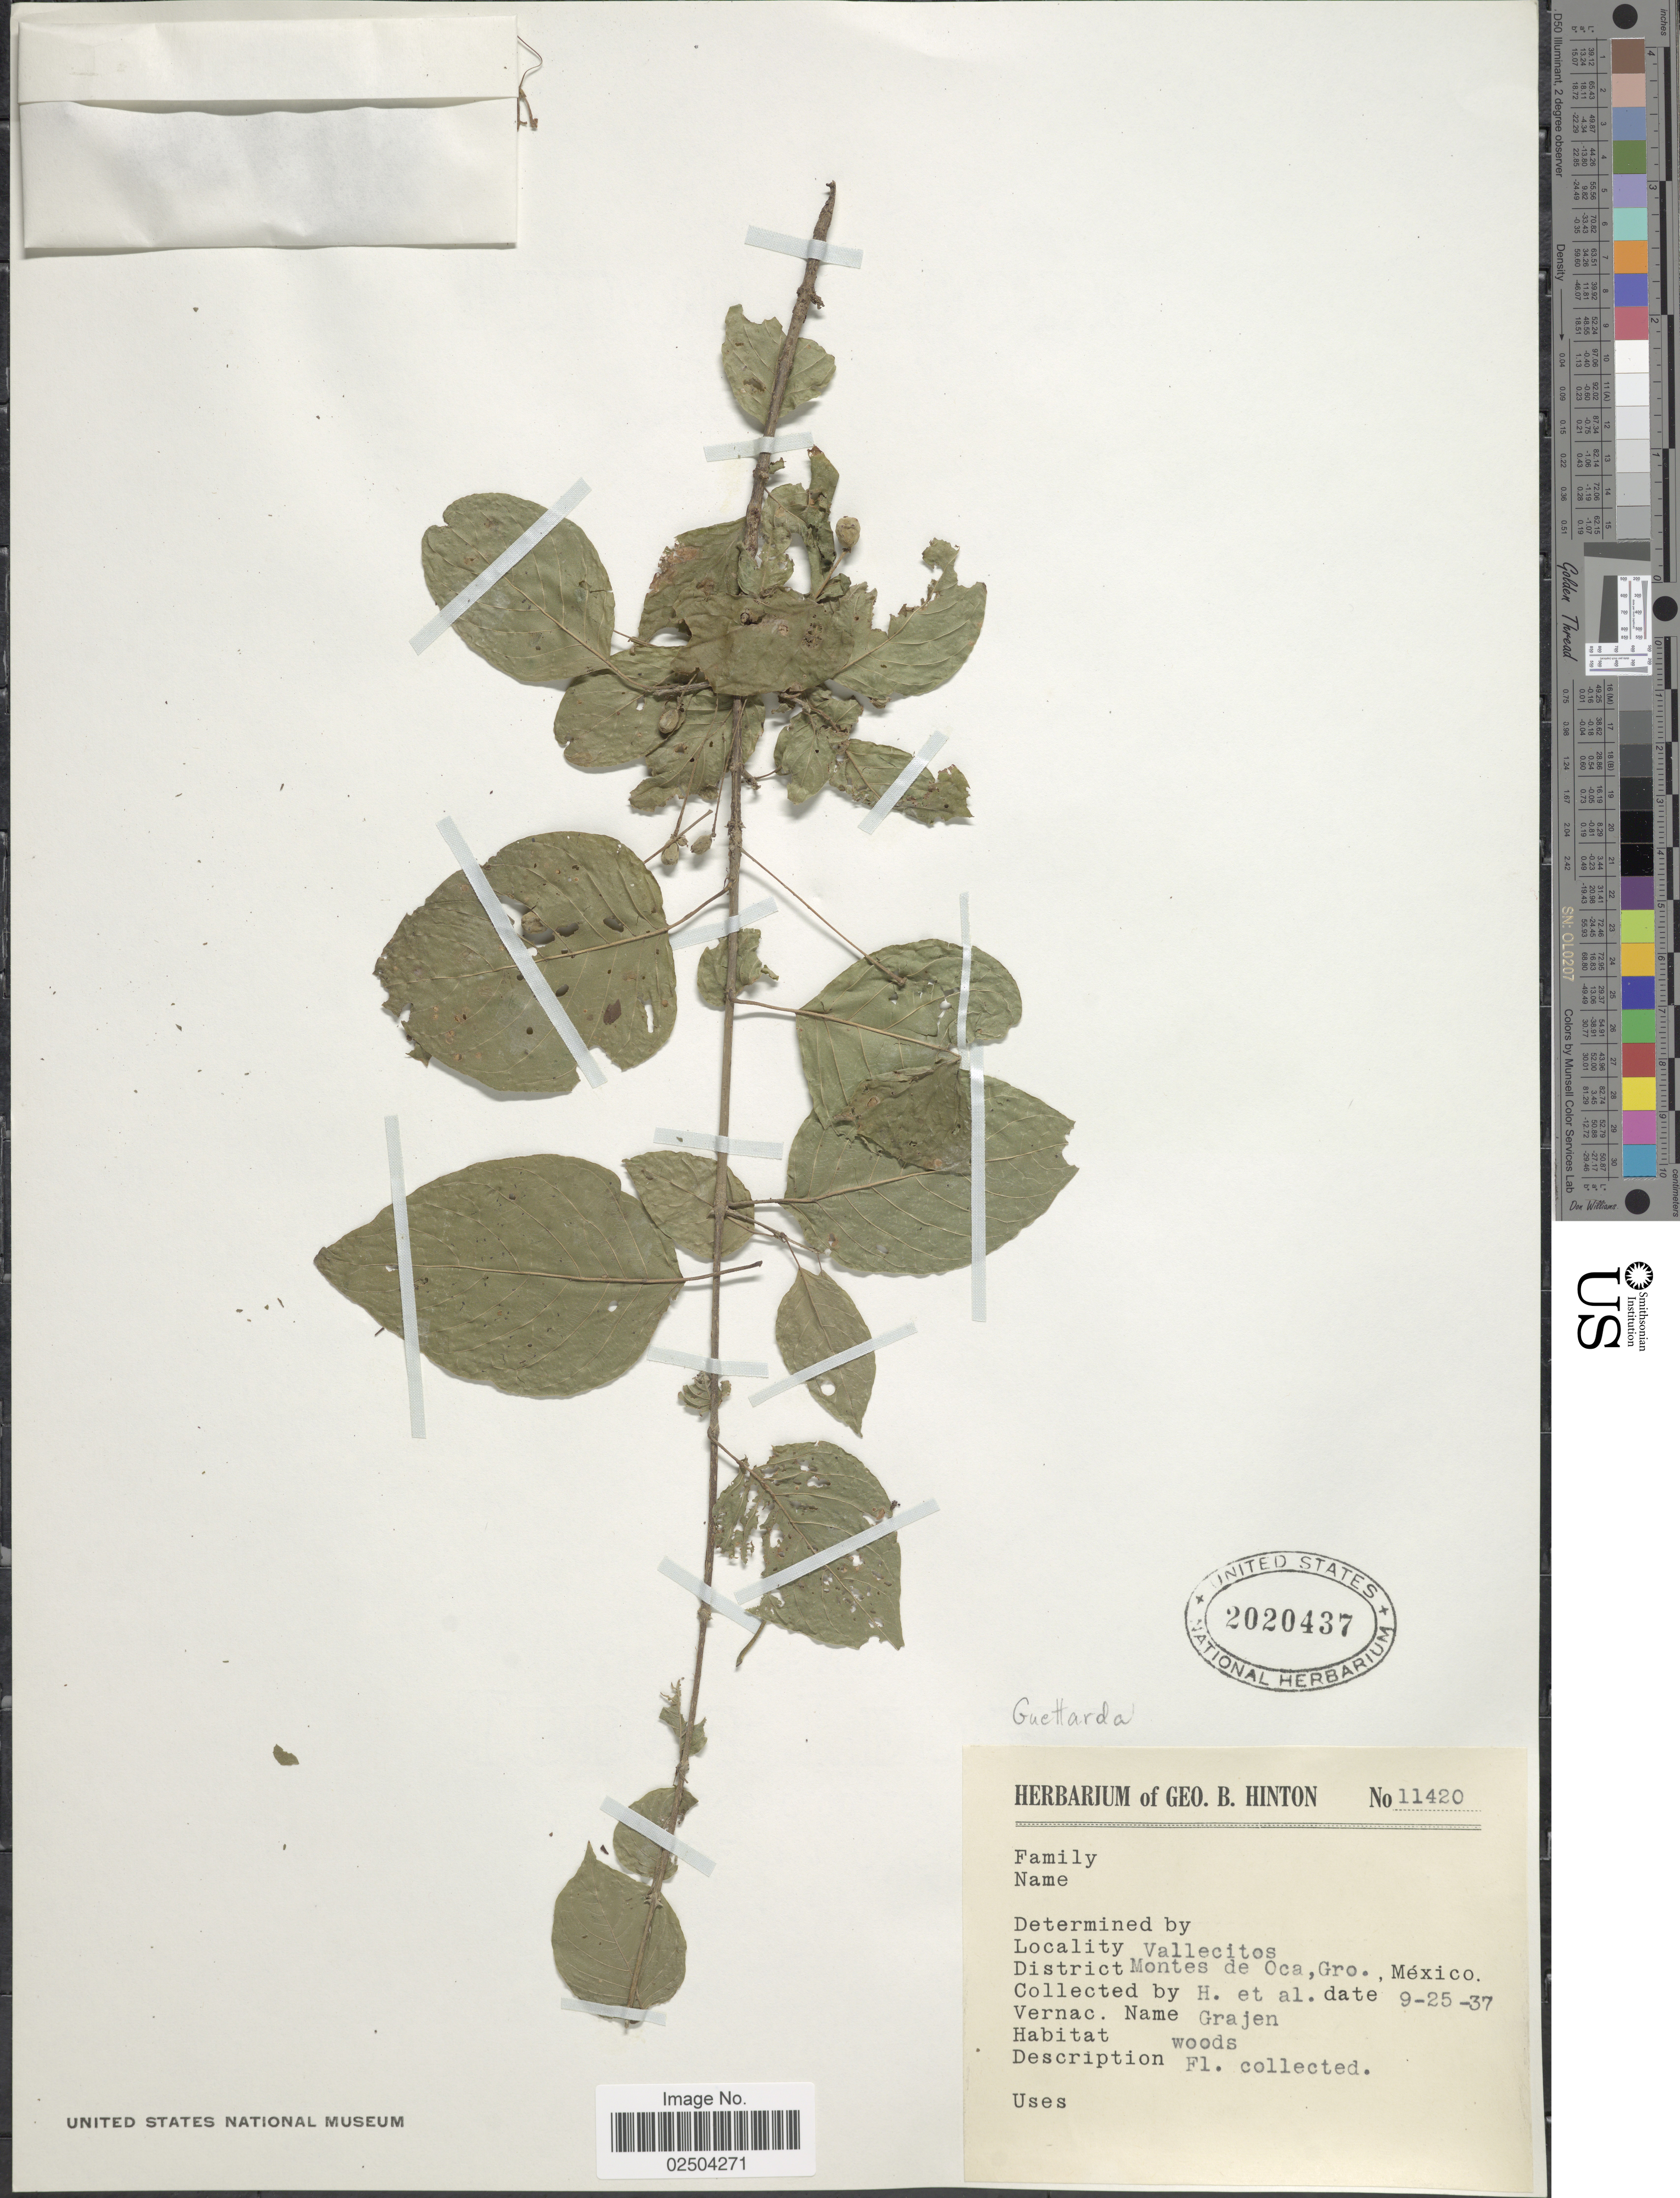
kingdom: Plantae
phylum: Tracheophyta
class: Magnoliopsida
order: Gentianales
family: Rubiaceae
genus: Guettarda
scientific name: Guettarda sp.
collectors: G. B. Hinton & et al.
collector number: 11420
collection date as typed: Transcribed d/m/y: 25/9/37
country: Mexico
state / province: Guerrero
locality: Vallecitos, District Montes de Oca, Gro., Mexico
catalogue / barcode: US 2020437